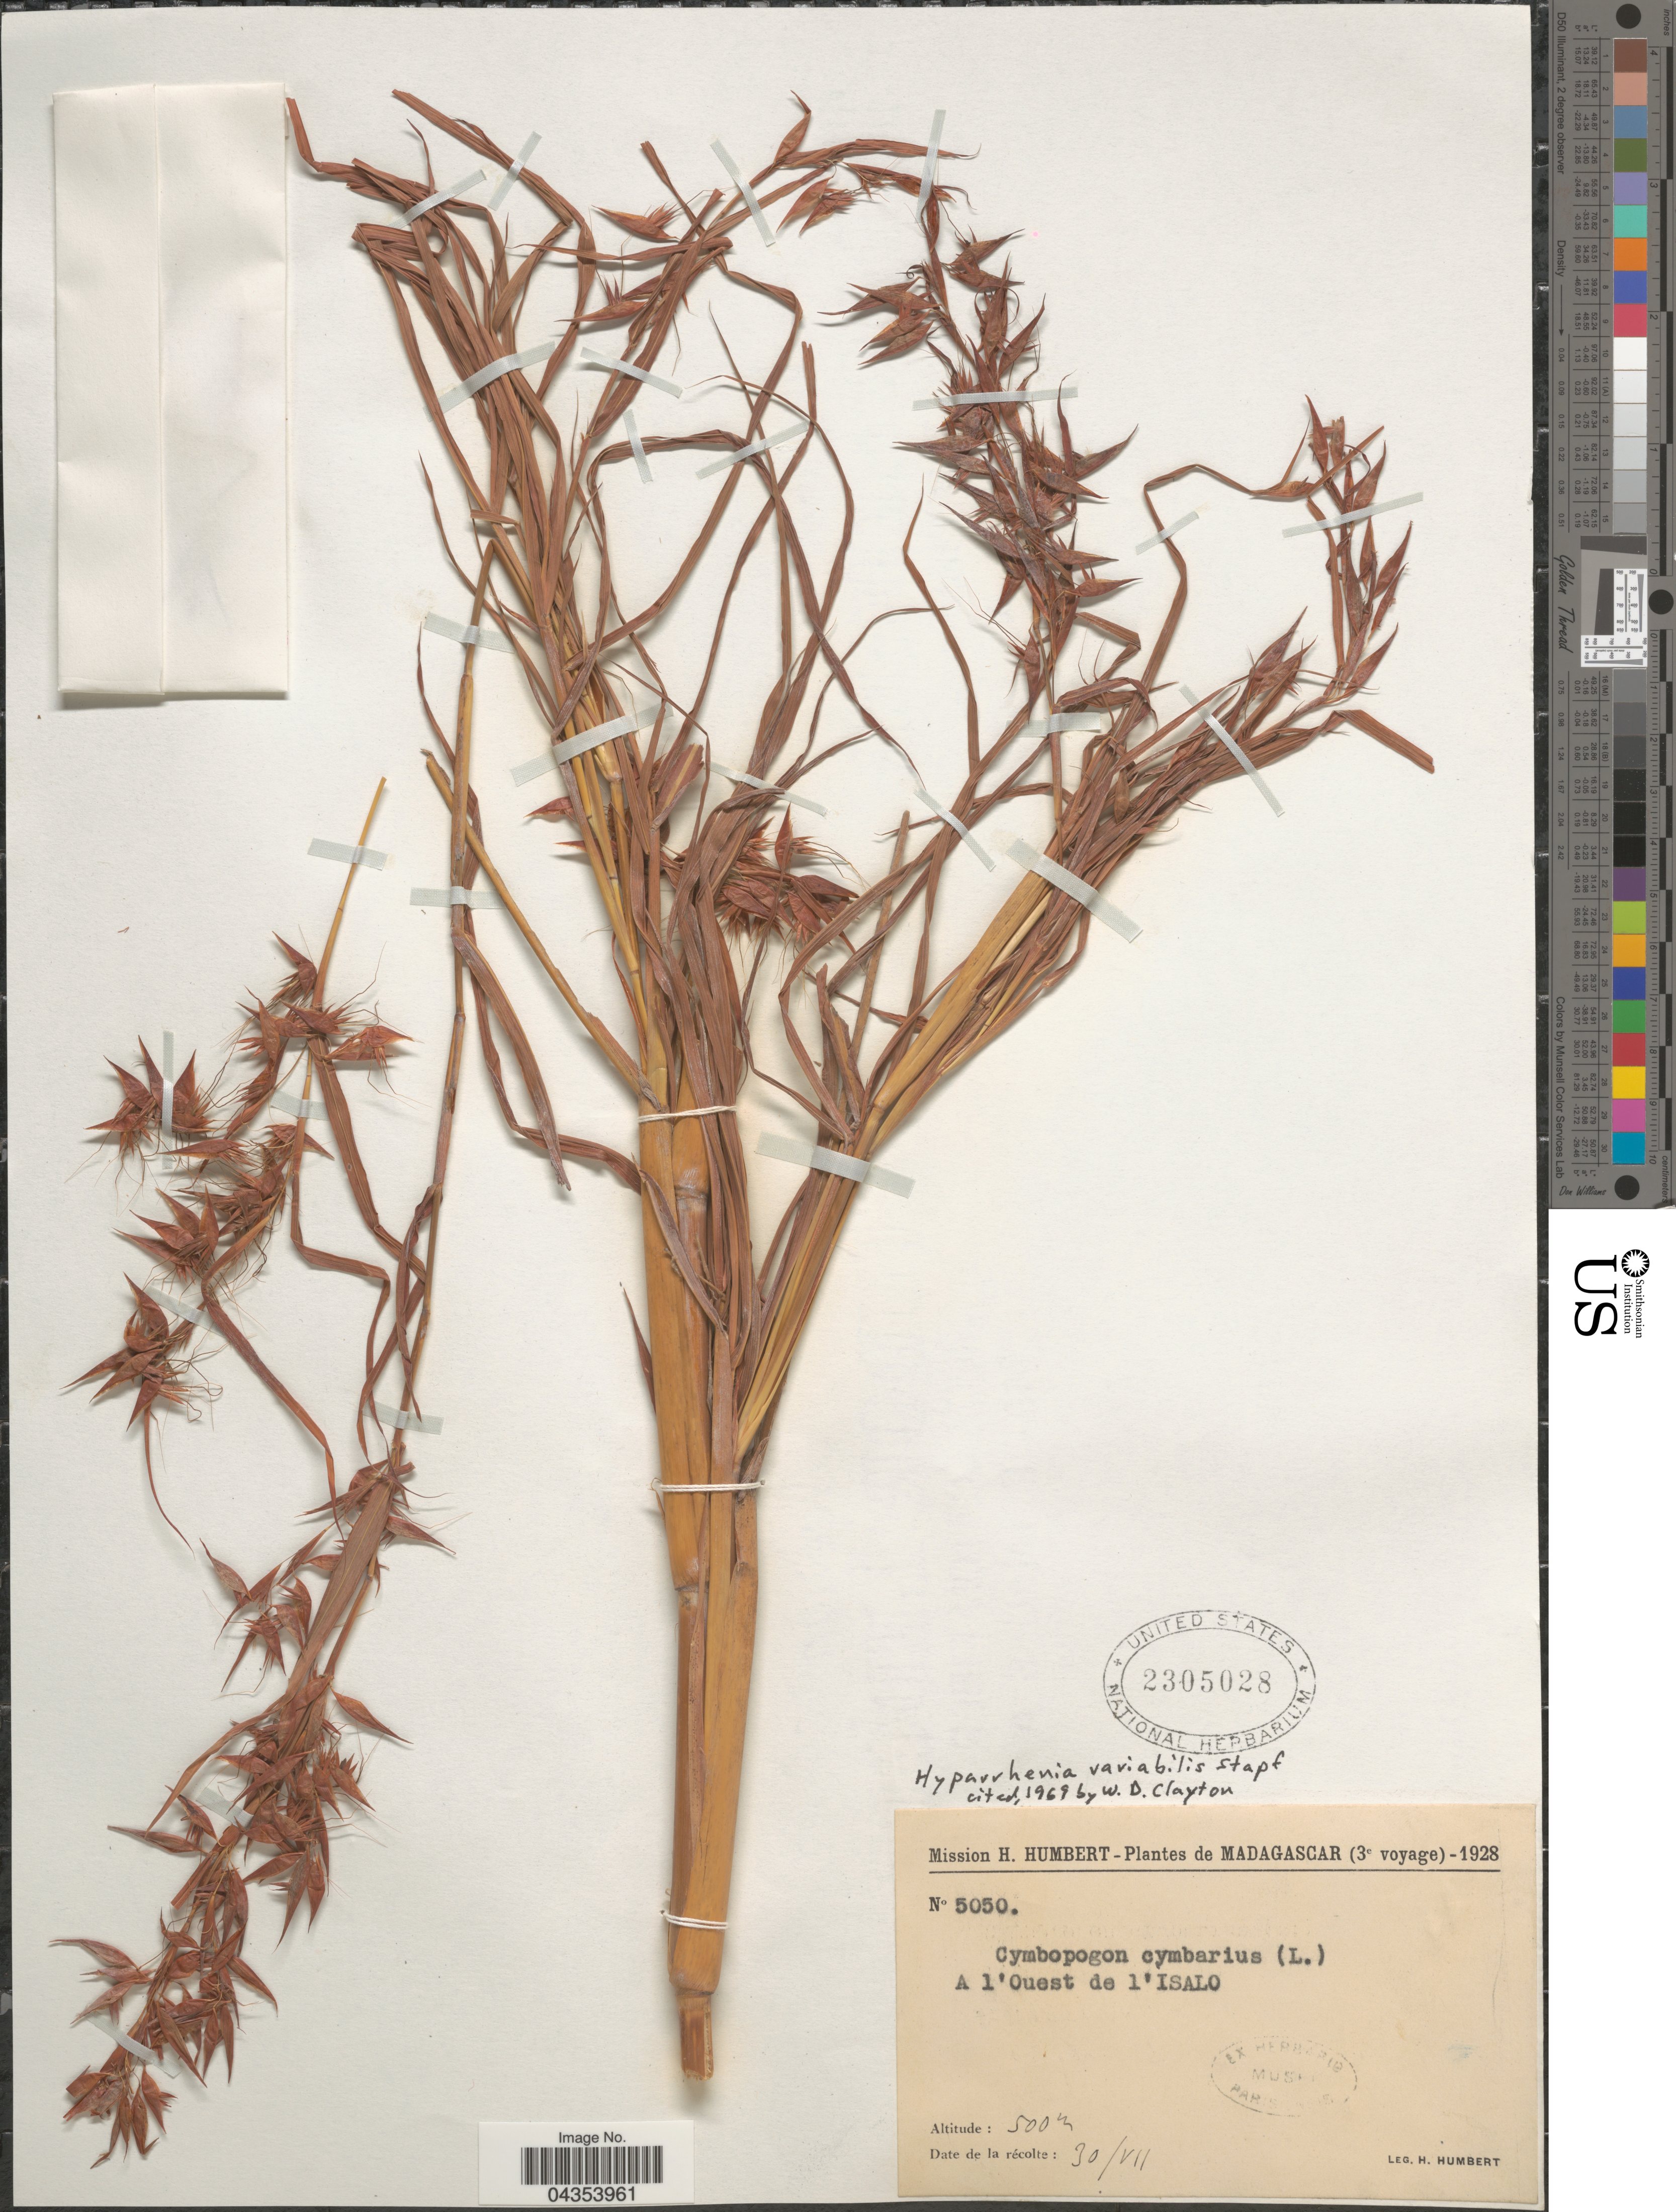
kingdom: Plantae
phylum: Tracheophyta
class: Liliopsida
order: Poales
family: Poaceae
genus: Hyparrhenia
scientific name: Hyparrhenia variabilis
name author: Stapf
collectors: H. Humbert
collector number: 5050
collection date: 1928-07-30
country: Madagascar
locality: (3e voyage) - 1928. A l'Ouest de I'Isalo.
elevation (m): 500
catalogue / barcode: US 2305028